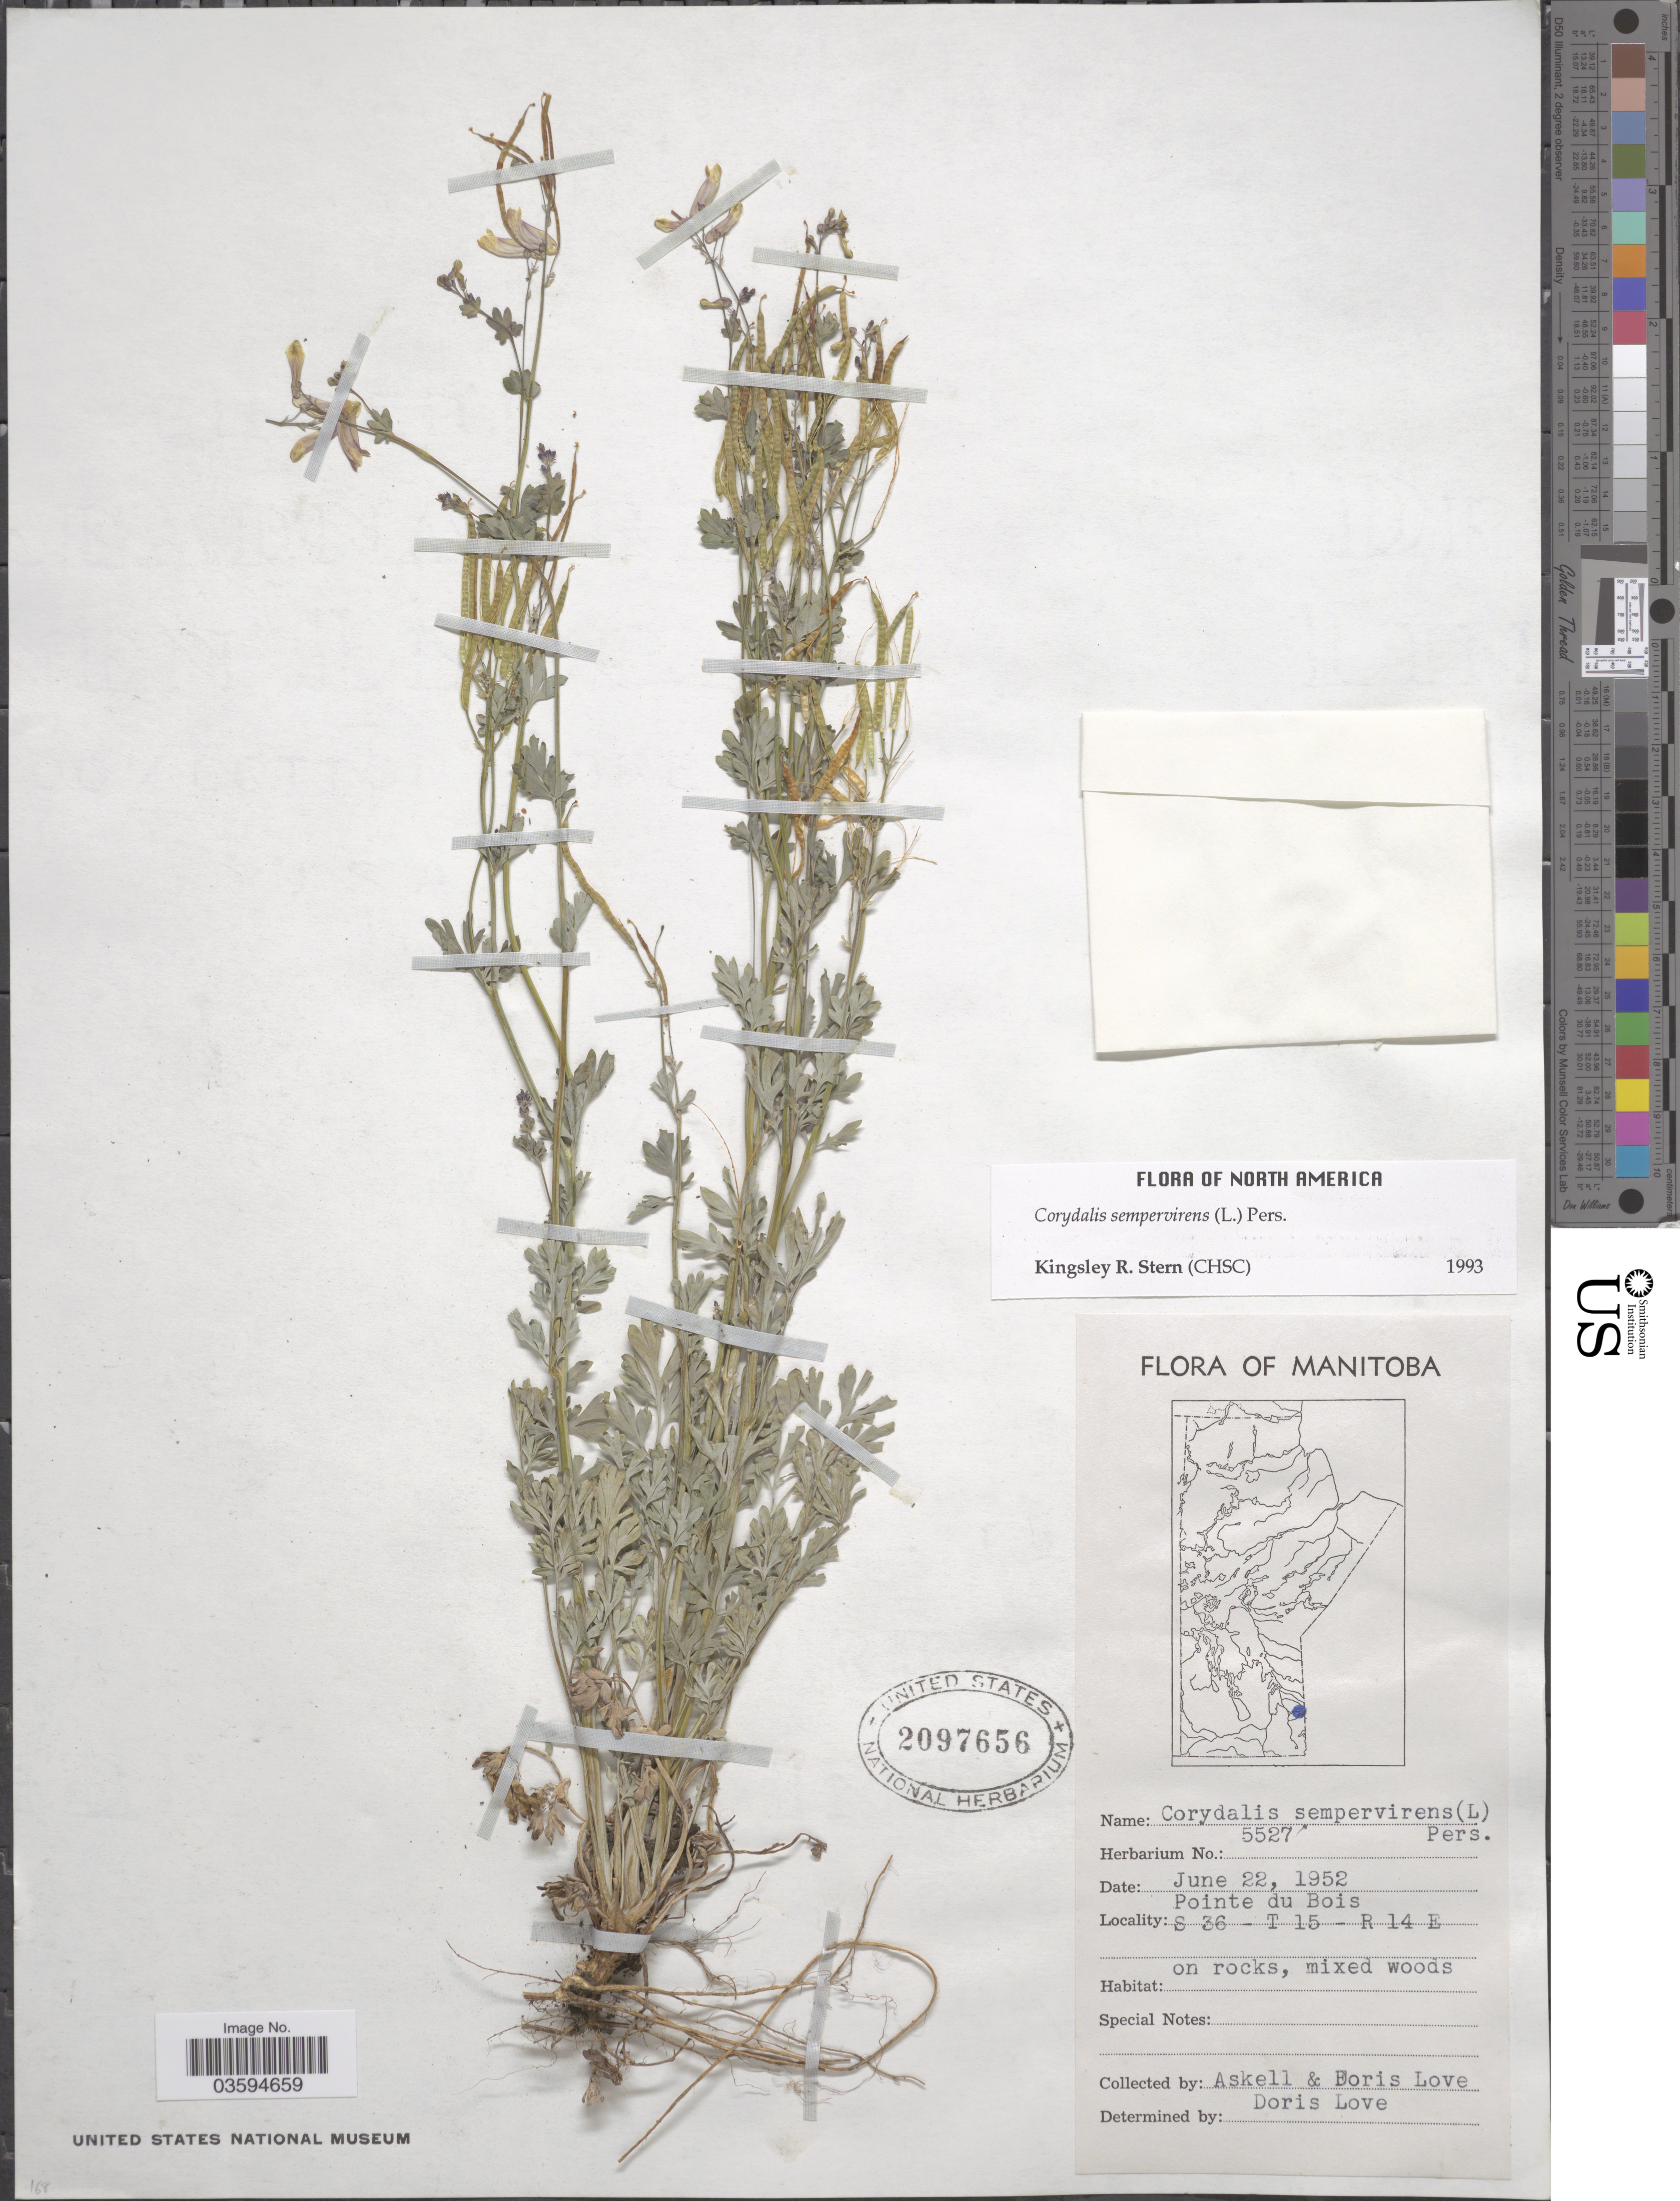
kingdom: Plantae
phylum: Tracheophyta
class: Magnoliopsida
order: Ranunculales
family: Papaveraceae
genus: Capnoides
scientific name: Capnoides sempervirens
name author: (L.) Borkh.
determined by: Strong, M. T., (US), Smithsonian Institution - National Museum of Natural History (UNITED STATES)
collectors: Á. Löve & D. Löve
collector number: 5527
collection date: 1952-06-22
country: Canada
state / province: Manitoba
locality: Pointe du Bois. S 36 - T 15 - R 14 E.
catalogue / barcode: US 2097656